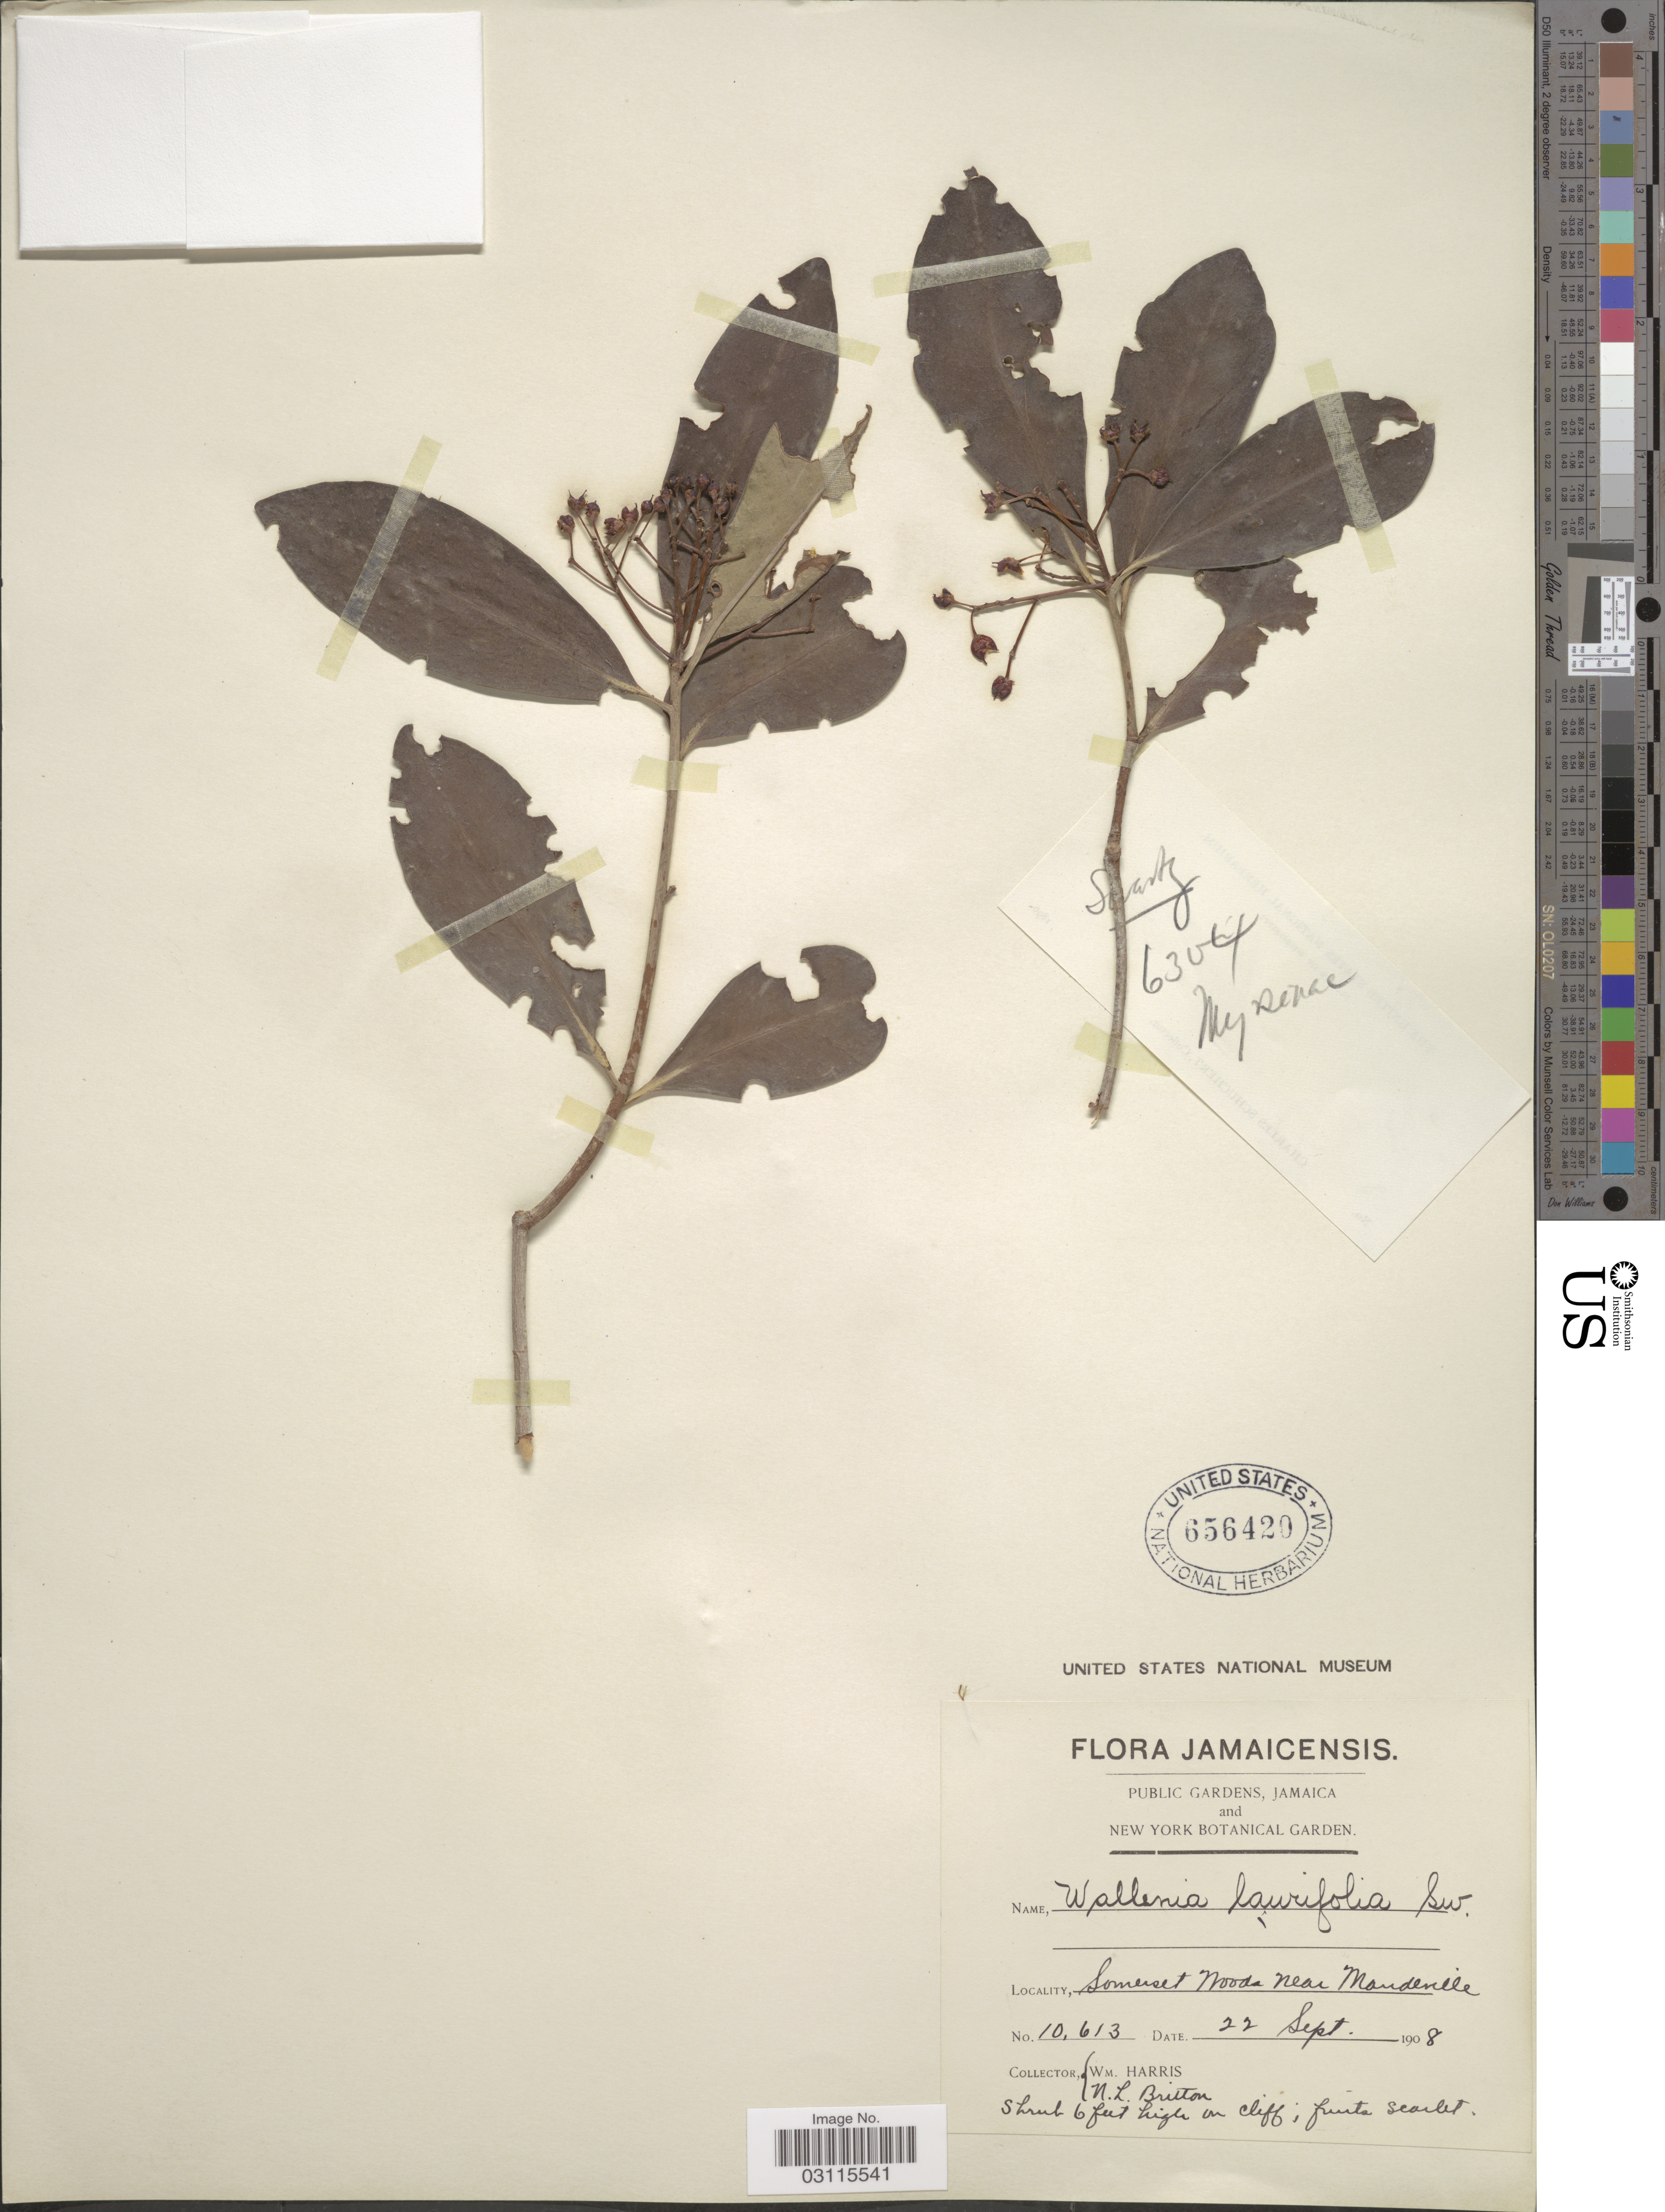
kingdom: Plantae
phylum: Tracheophyta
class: Magnoliopsida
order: Ericales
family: Primulaceae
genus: Wallenia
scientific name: Wallenia laurifolia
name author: Sw.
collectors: W. H. Harris & N. Britton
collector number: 10613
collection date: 1908-09-22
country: Jamaica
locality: Jamaicensis. Somerset Woods near Mandeville.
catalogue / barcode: US 656420